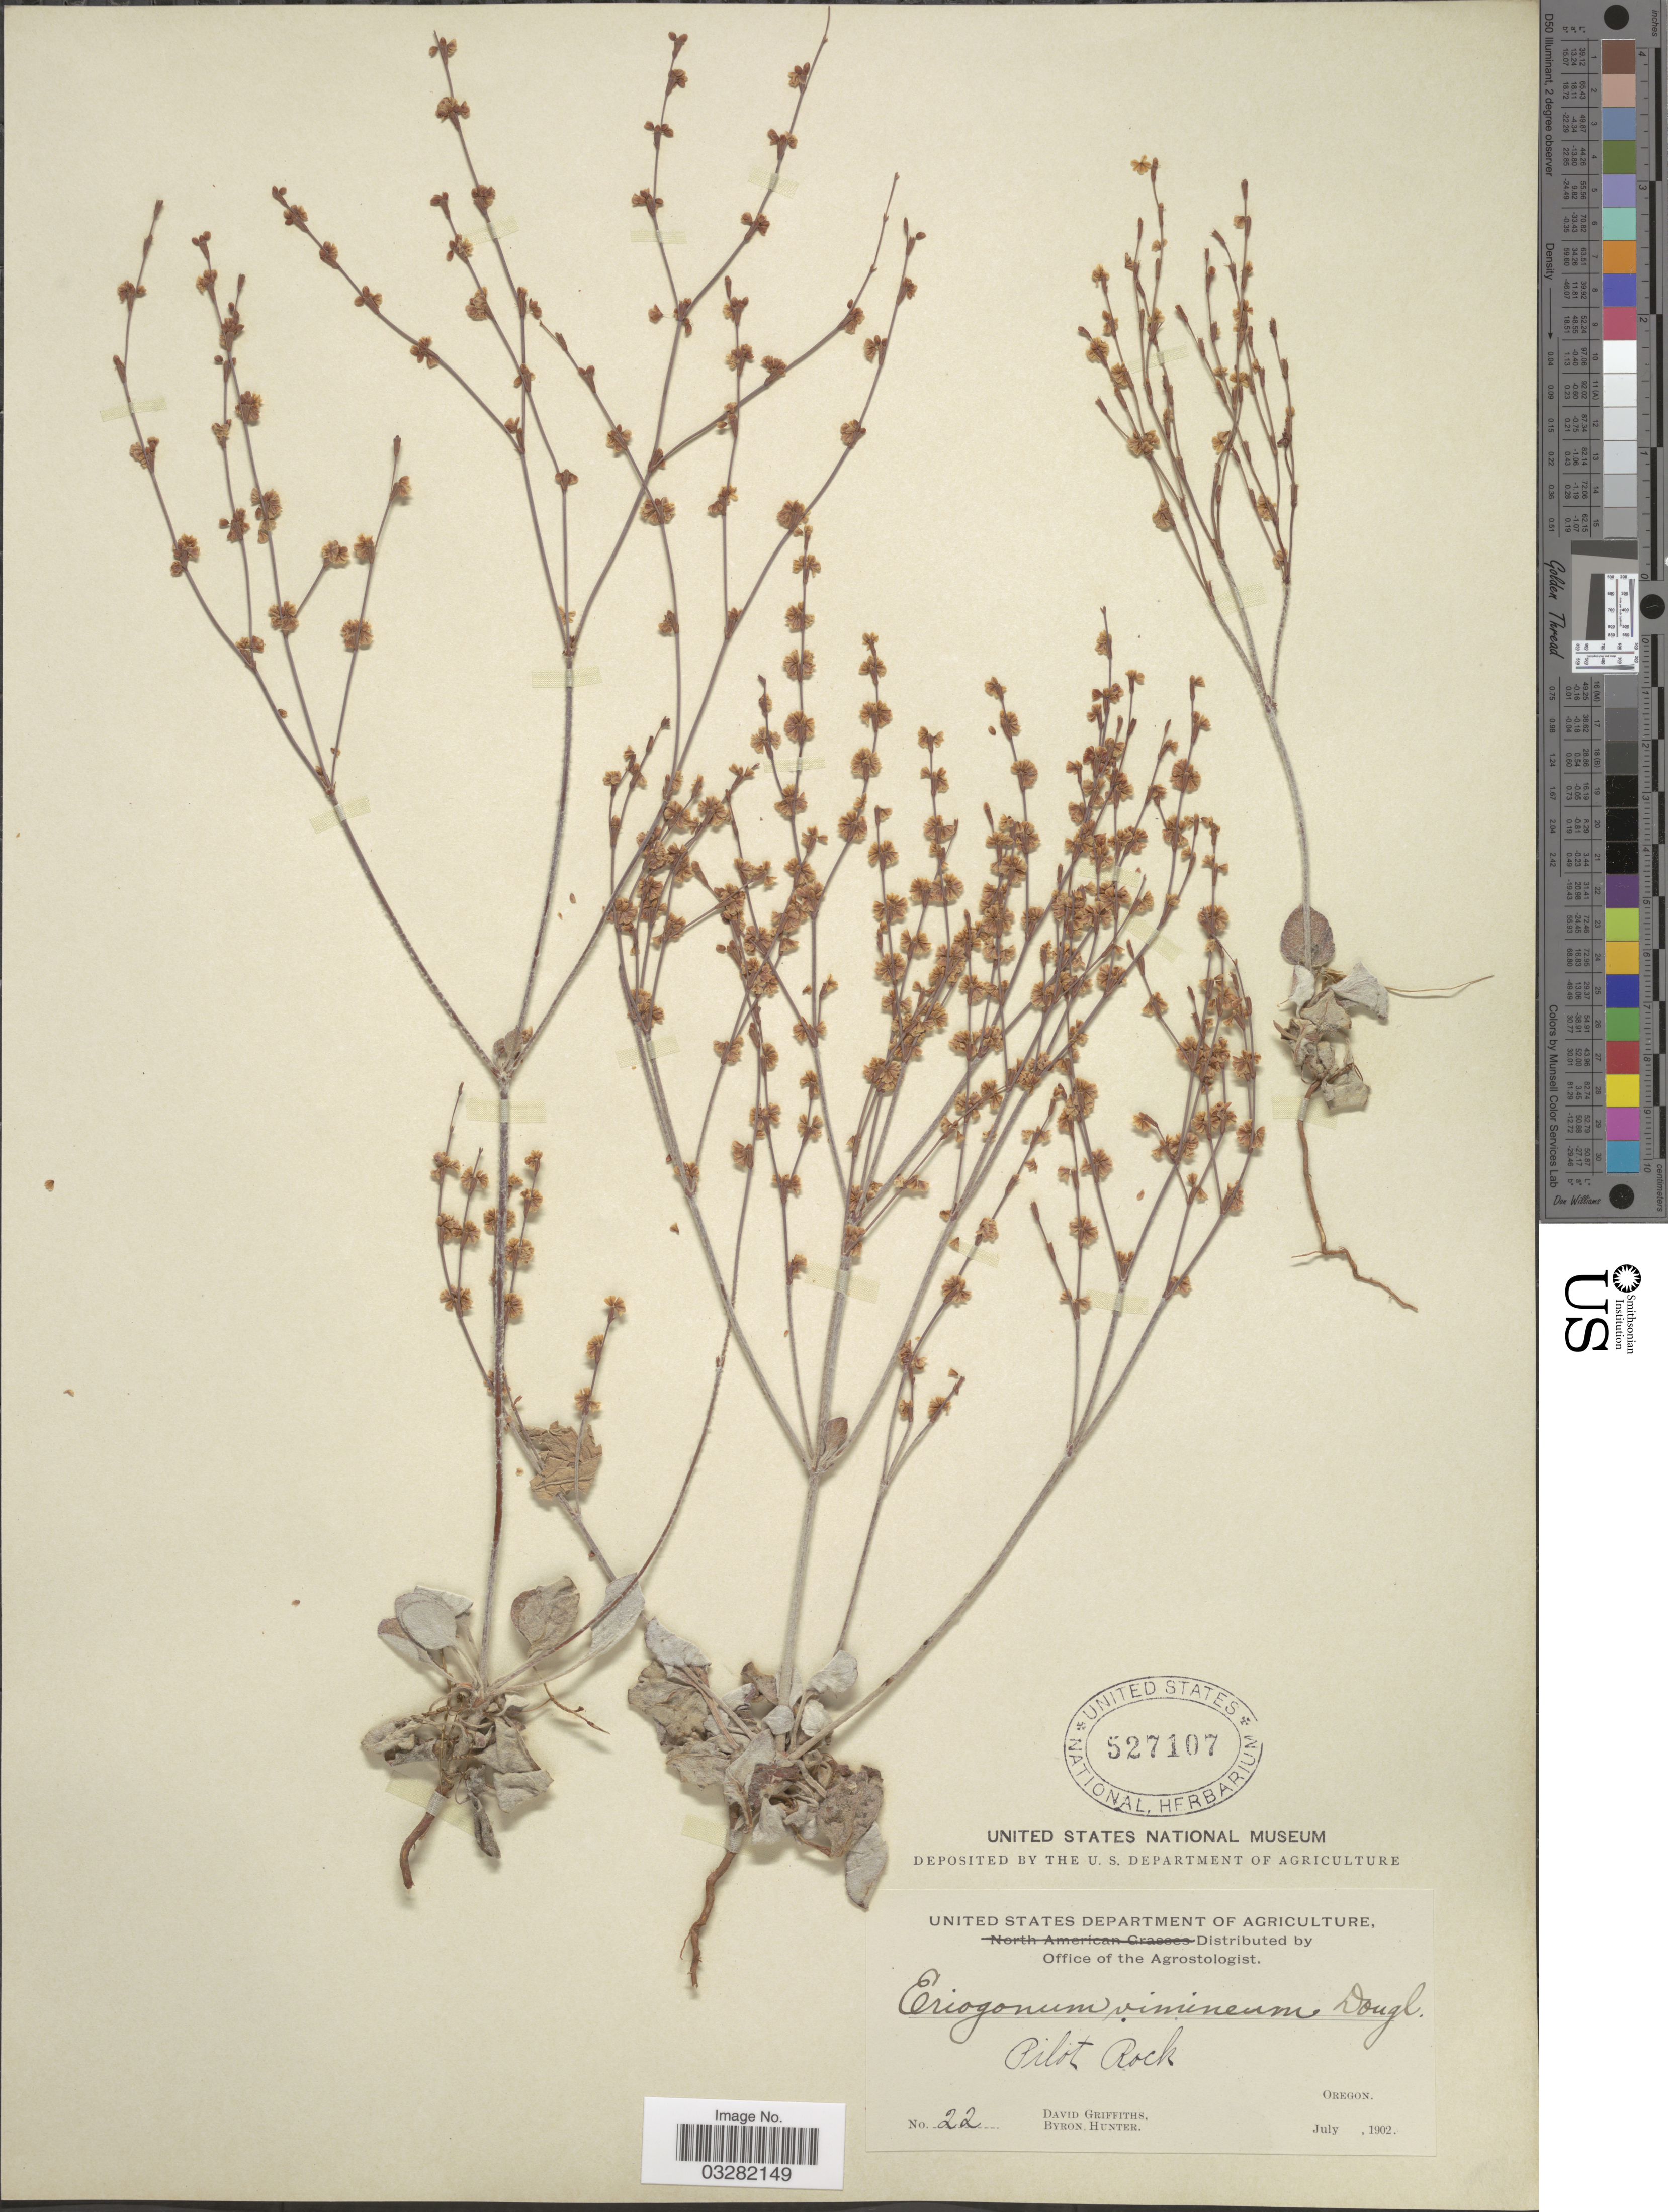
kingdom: Plantae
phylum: Tracheophyta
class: Magnoliopsida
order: Caryophyllales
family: Polygonaceae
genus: Eriogonum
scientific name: Eriogonum vimineum var. vimineum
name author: Douglas ex Benth.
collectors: D. Griffiths & B. Hunter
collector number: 22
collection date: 1902-07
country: United States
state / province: Oregon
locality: Pilot Creek.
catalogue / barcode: US 527107